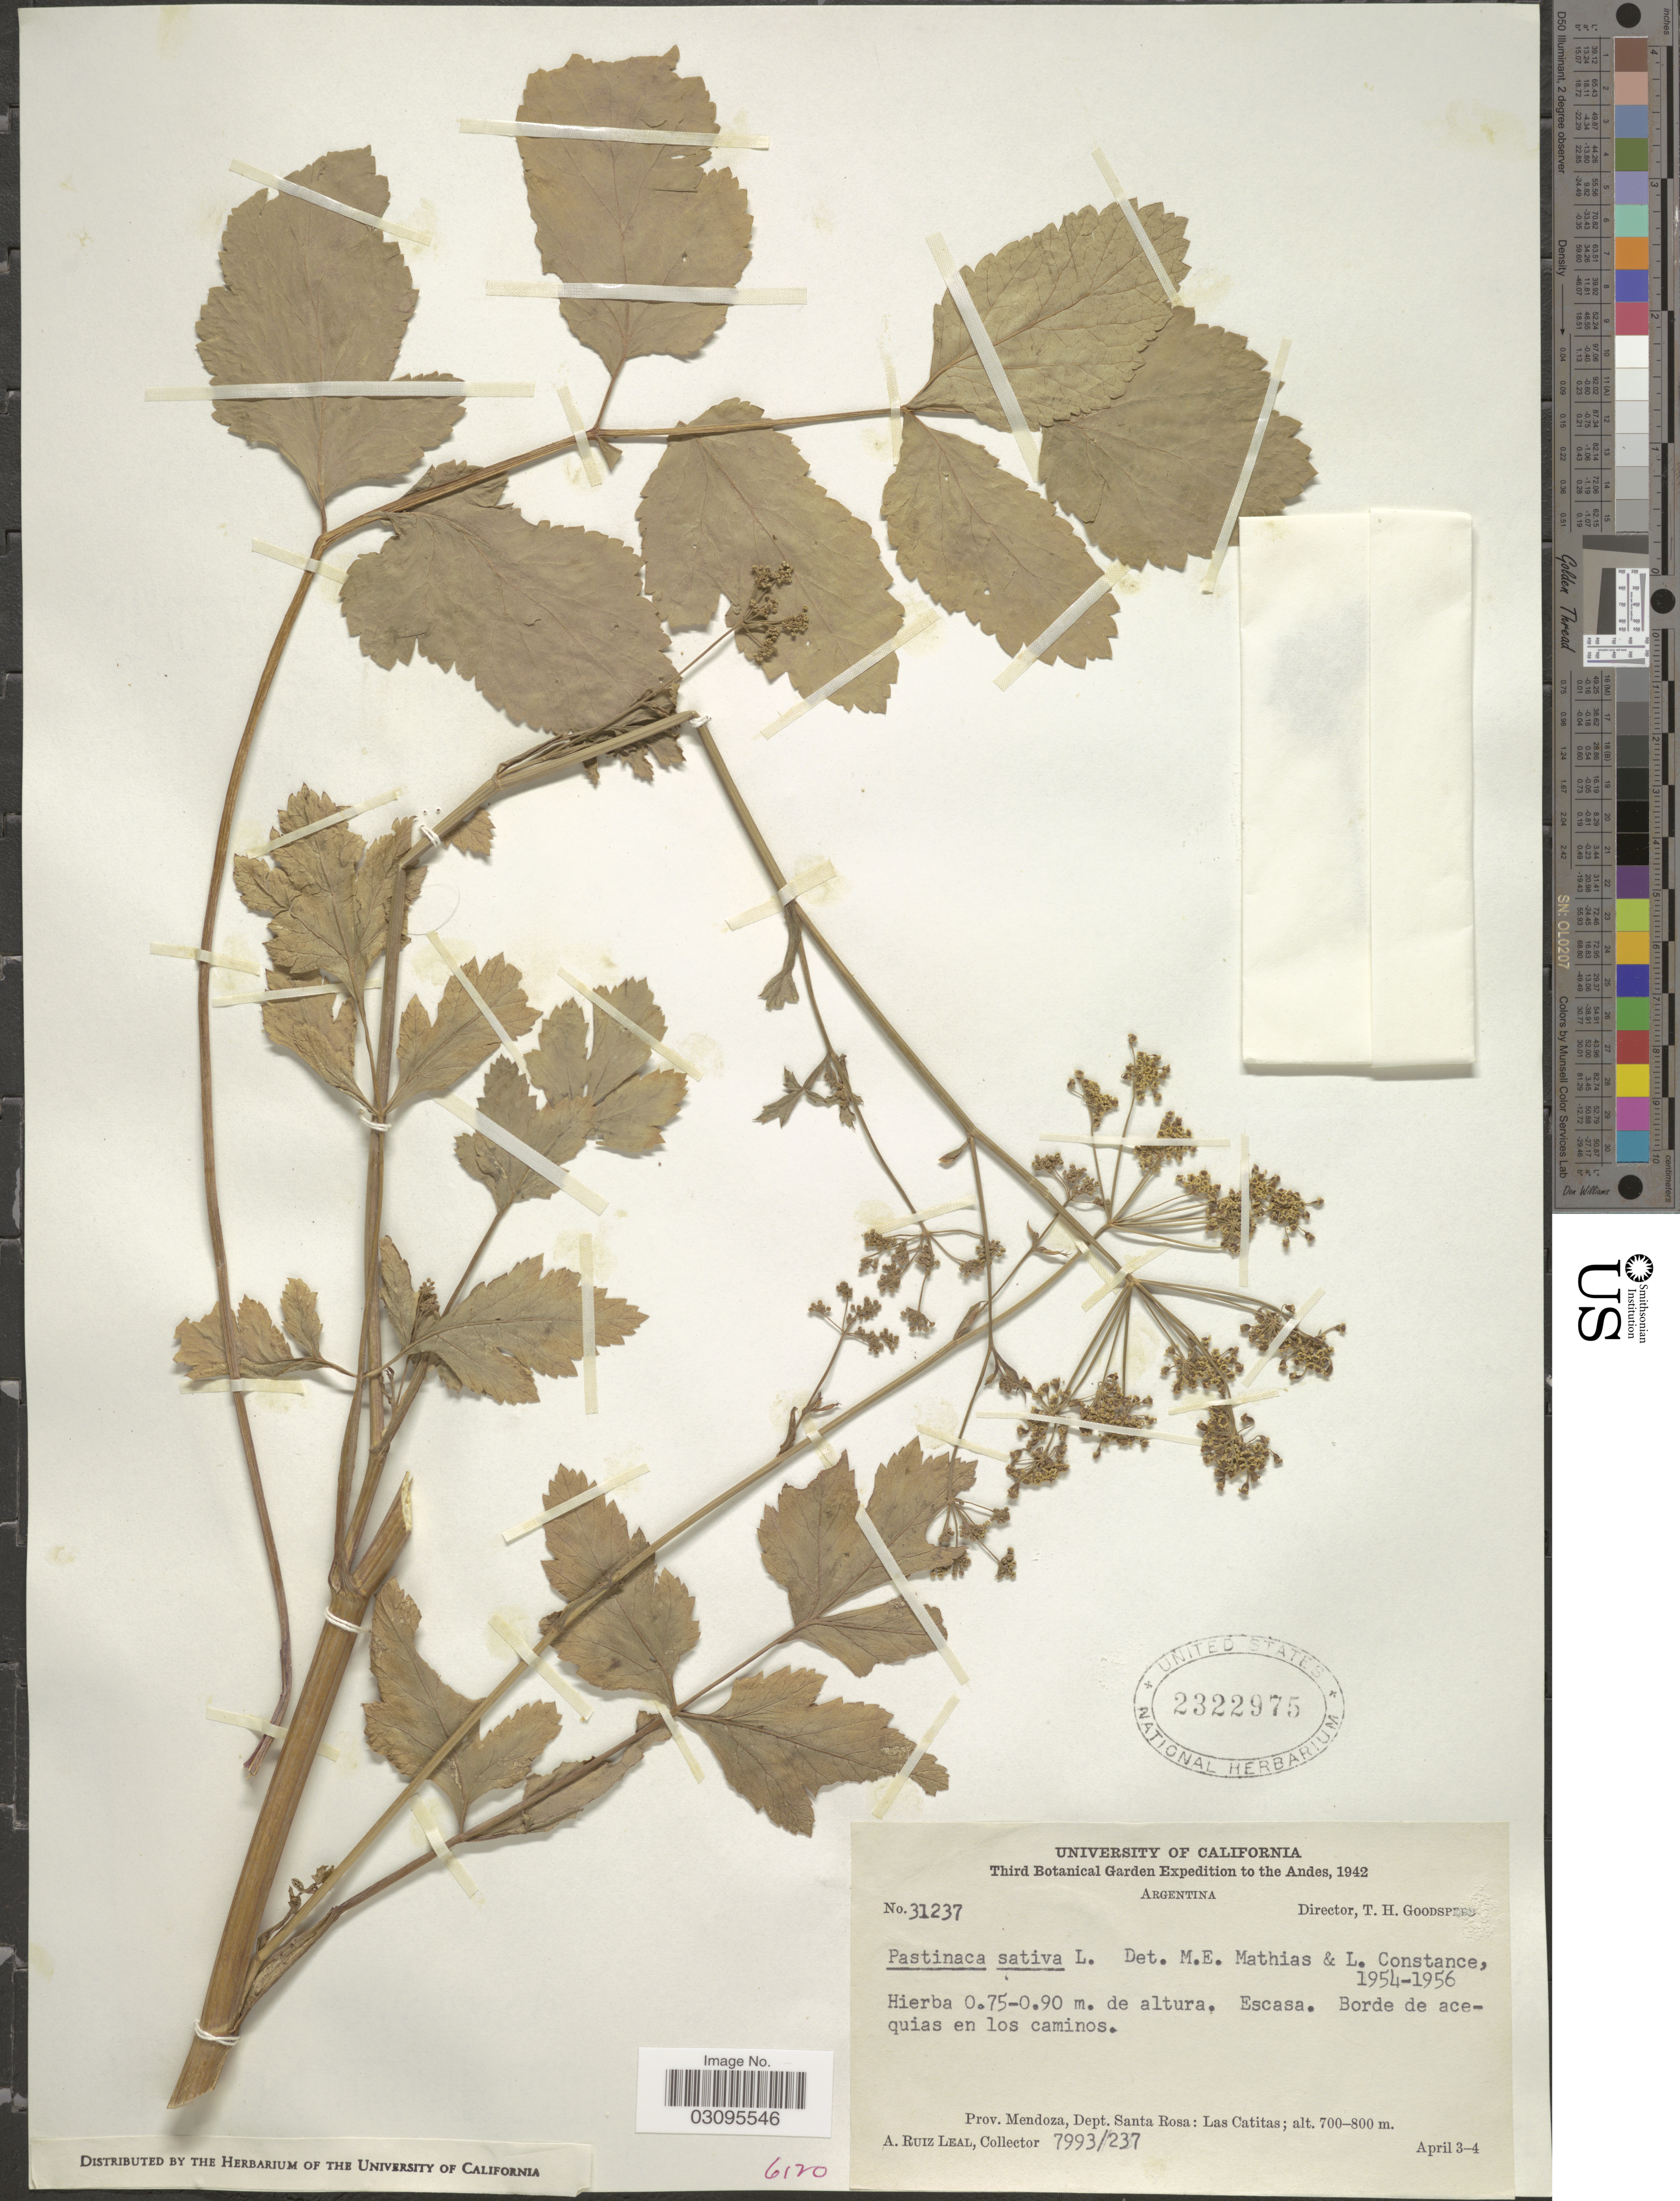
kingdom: Plantae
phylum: Tracheophyta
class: Magnoliopsida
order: Apiales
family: Apiaceae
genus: Pastinaca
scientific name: Pastinaca sativa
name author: L.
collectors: A. R. Leal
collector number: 31237, 7993/237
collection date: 1942-04-03/1942-04-04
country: Argentina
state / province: Mendoza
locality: Prov. Mendoza, Dept. Santa Rosa: Las Catitas.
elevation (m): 700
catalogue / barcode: US 2322975